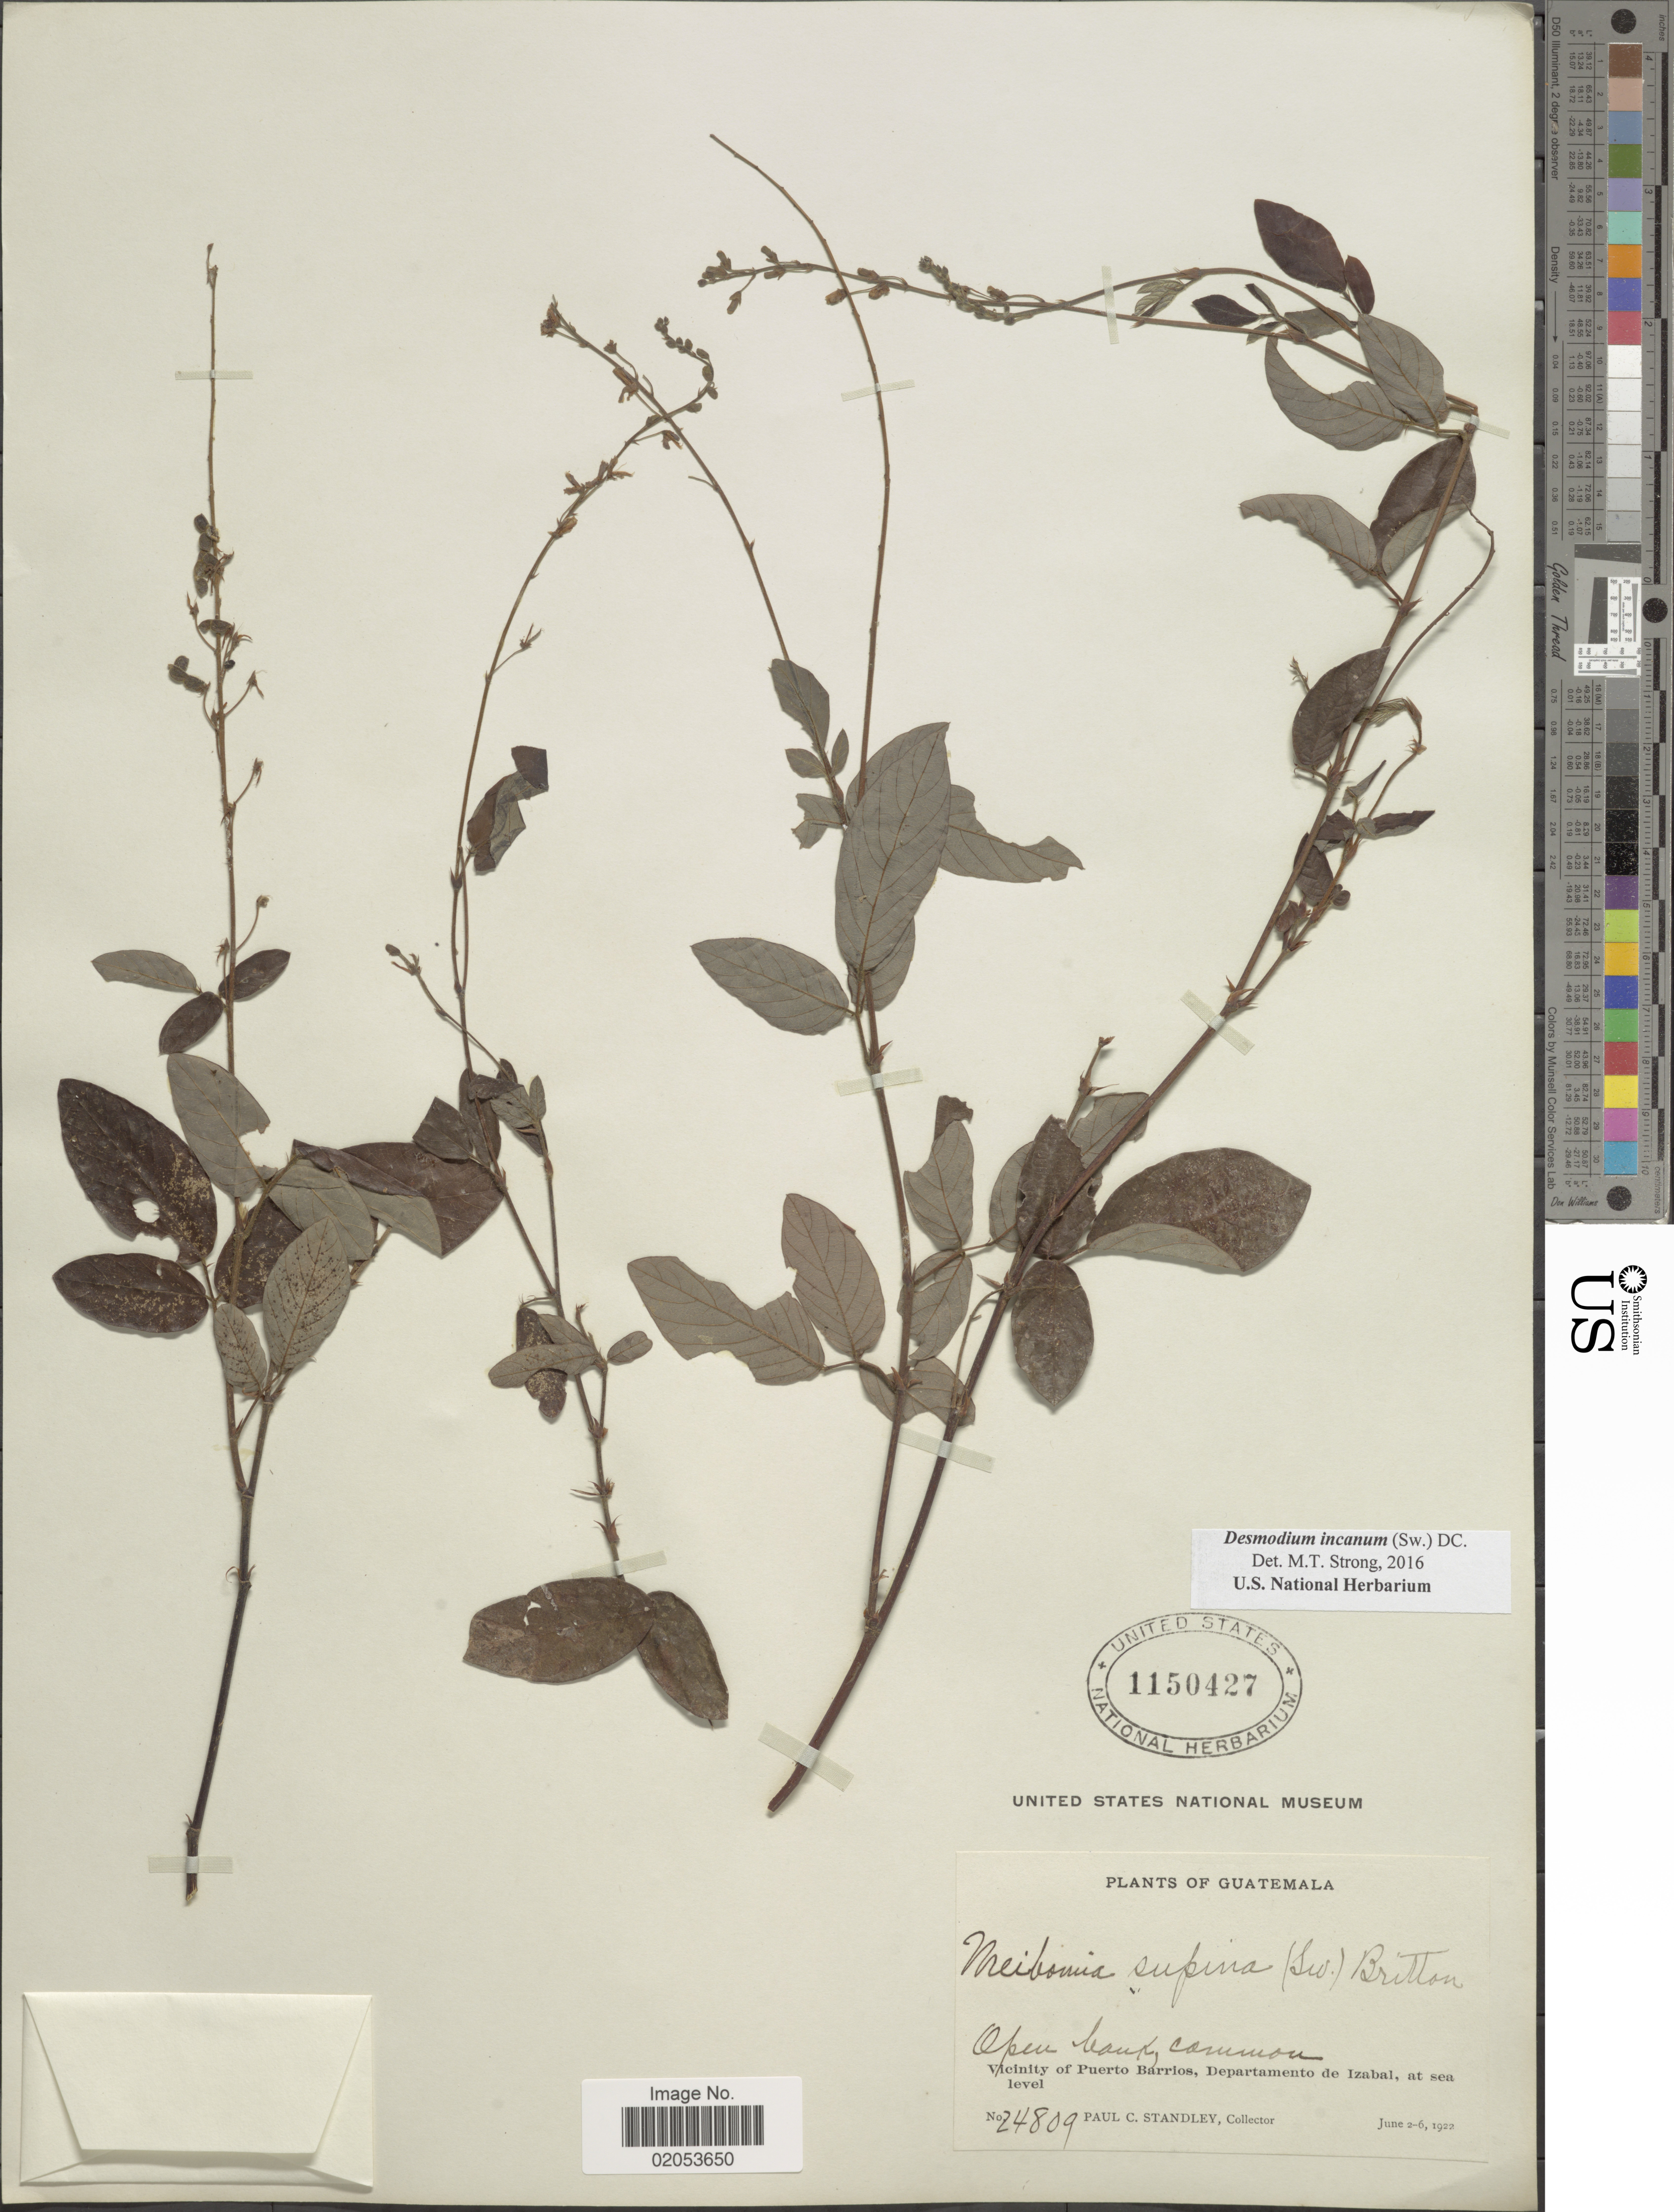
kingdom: Plantae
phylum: Tracheophyta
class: Magnoliopsida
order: Fabales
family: Fabaceae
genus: Desmodium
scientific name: Desmodium incanum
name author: (Sw.) DC.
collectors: P. C. Standley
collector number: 24809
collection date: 1922-06-02/1922-06-06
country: Guatemala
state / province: Izabal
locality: Open bank, vicinity of Puerto Barrios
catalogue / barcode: US 1150427